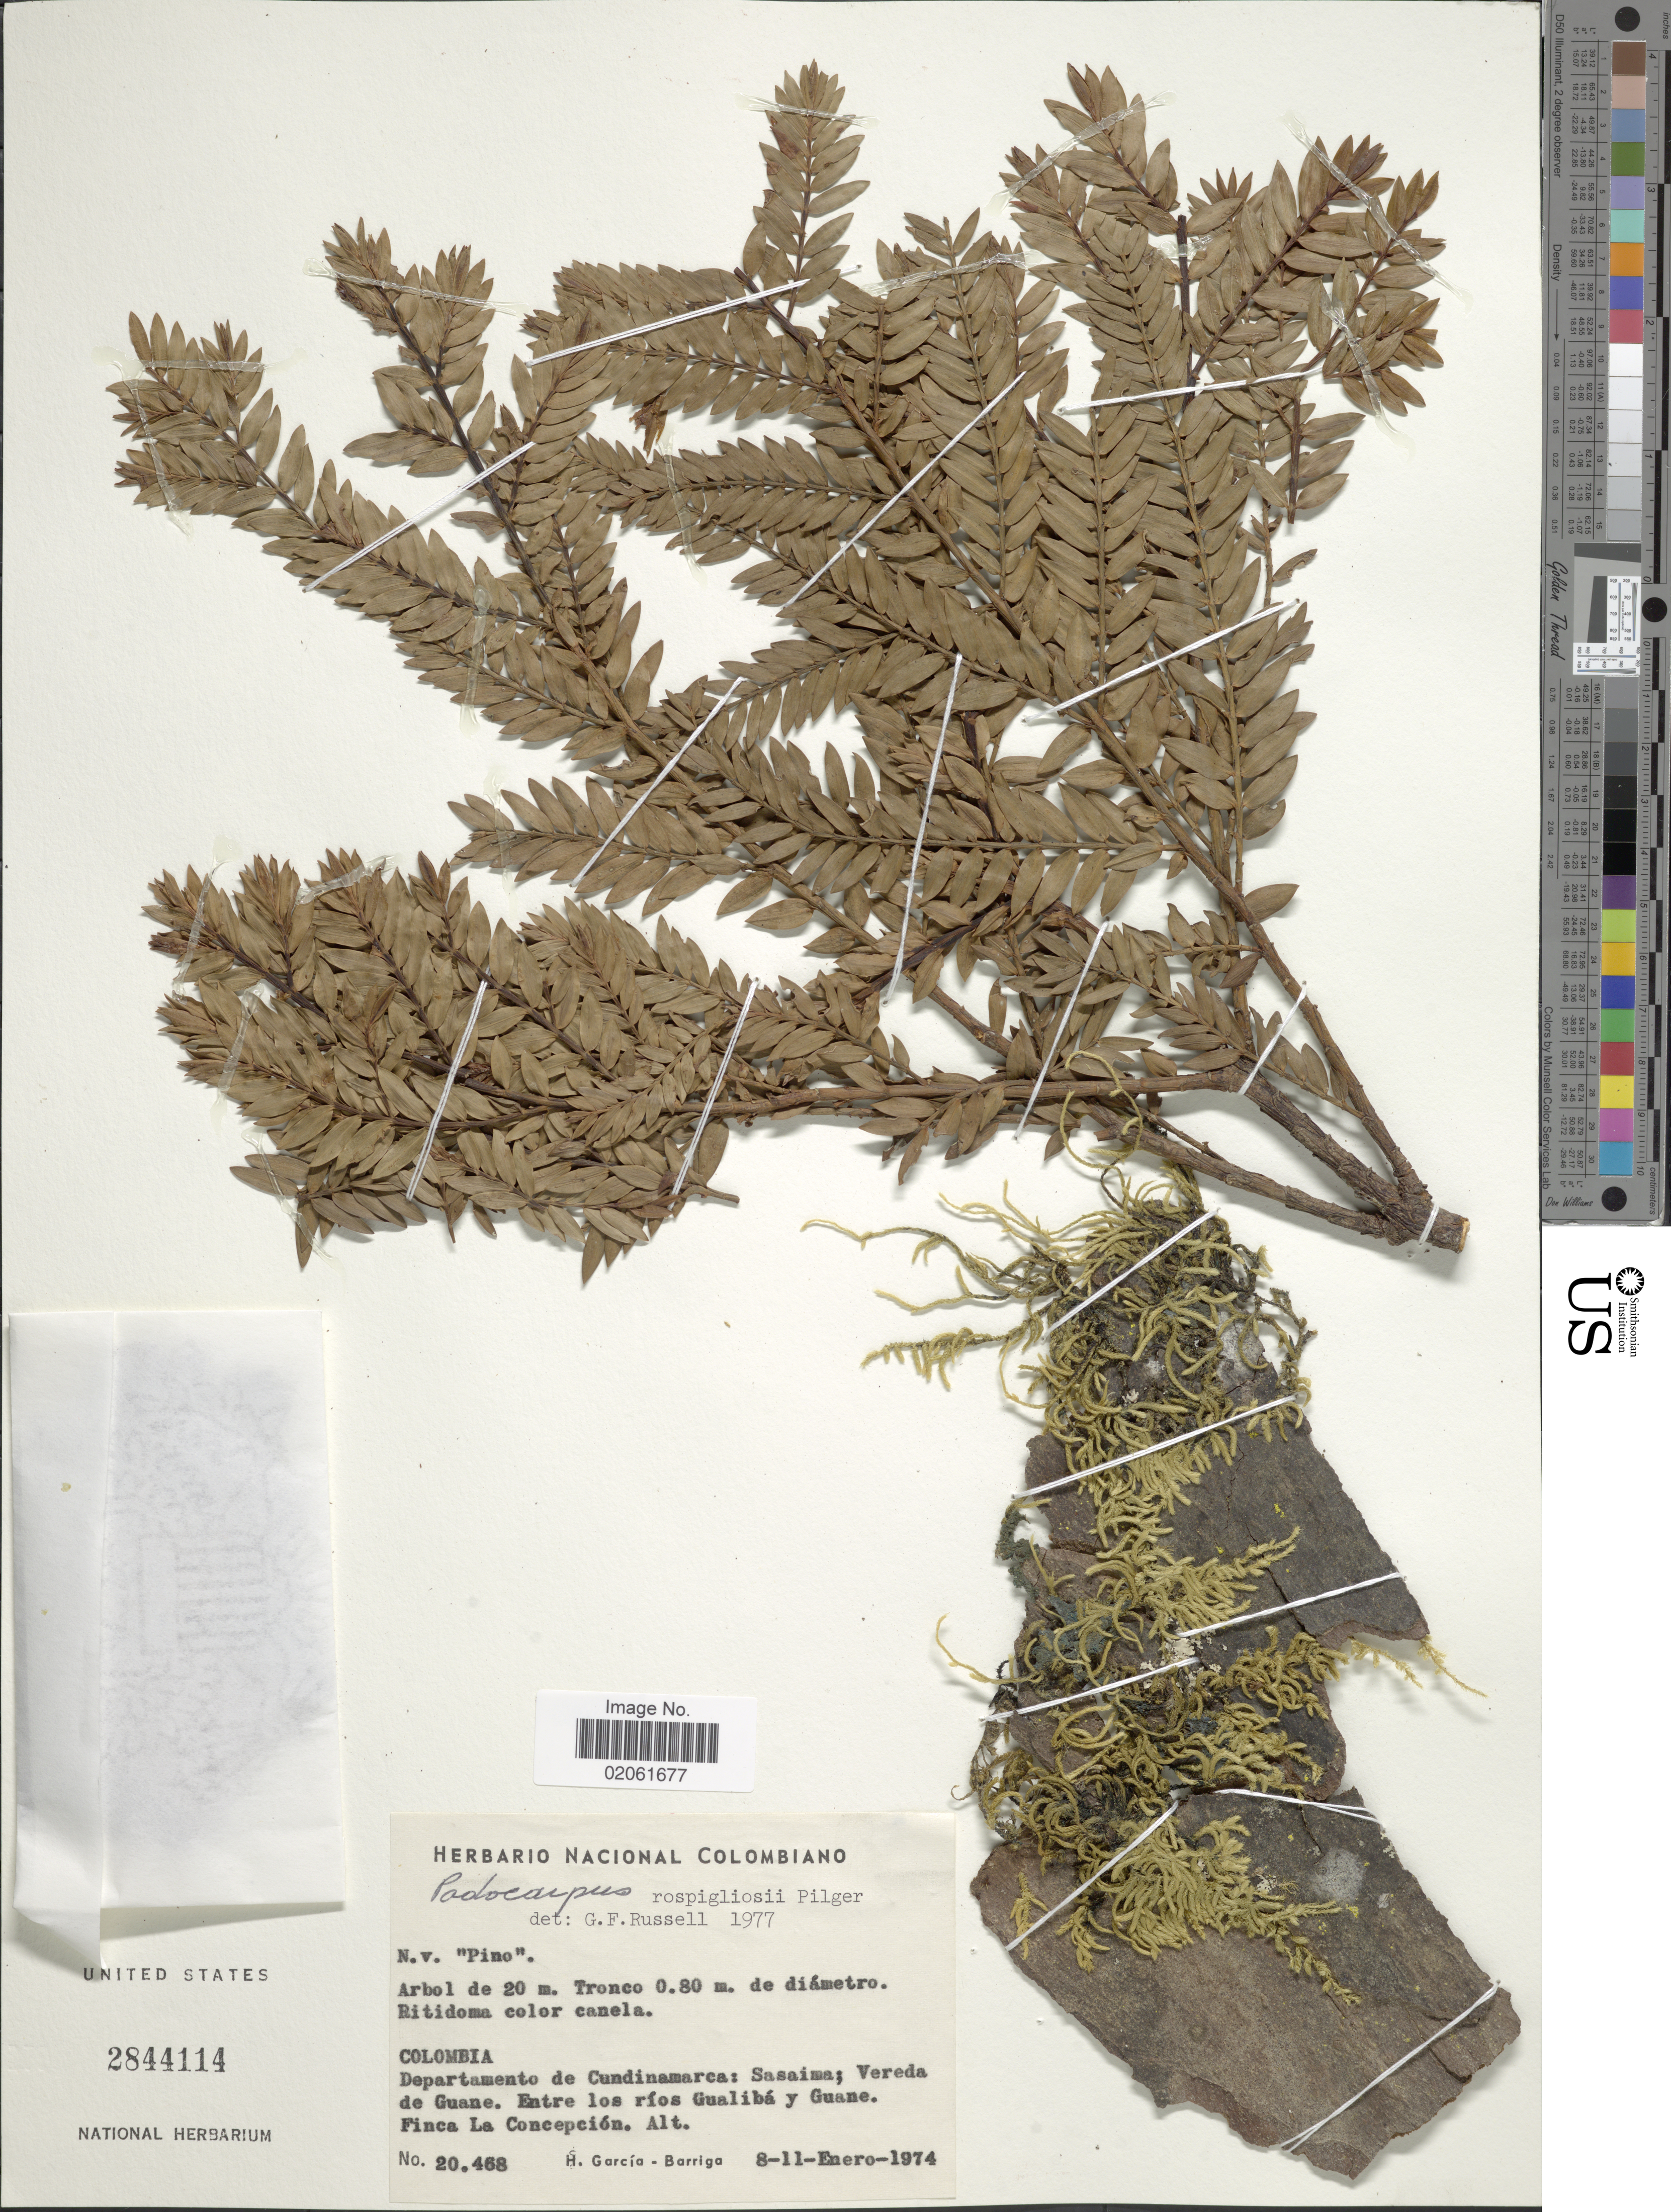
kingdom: Plantae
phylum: Tracheophyta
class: Pinopsida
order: Pinales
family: Podocarpaceae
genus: Podocarpus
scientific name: Podocarpus rospigliosii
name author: Pilg.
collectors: H. García Barriga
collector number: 20468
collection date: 1974-01-08/1974-01-11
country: Colombia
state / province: Cundinamarca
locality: Sasaima; Vereda de Guane. Entre los rios Gualiba y Guane. Finca La Concepcion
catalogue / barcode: US 2844114